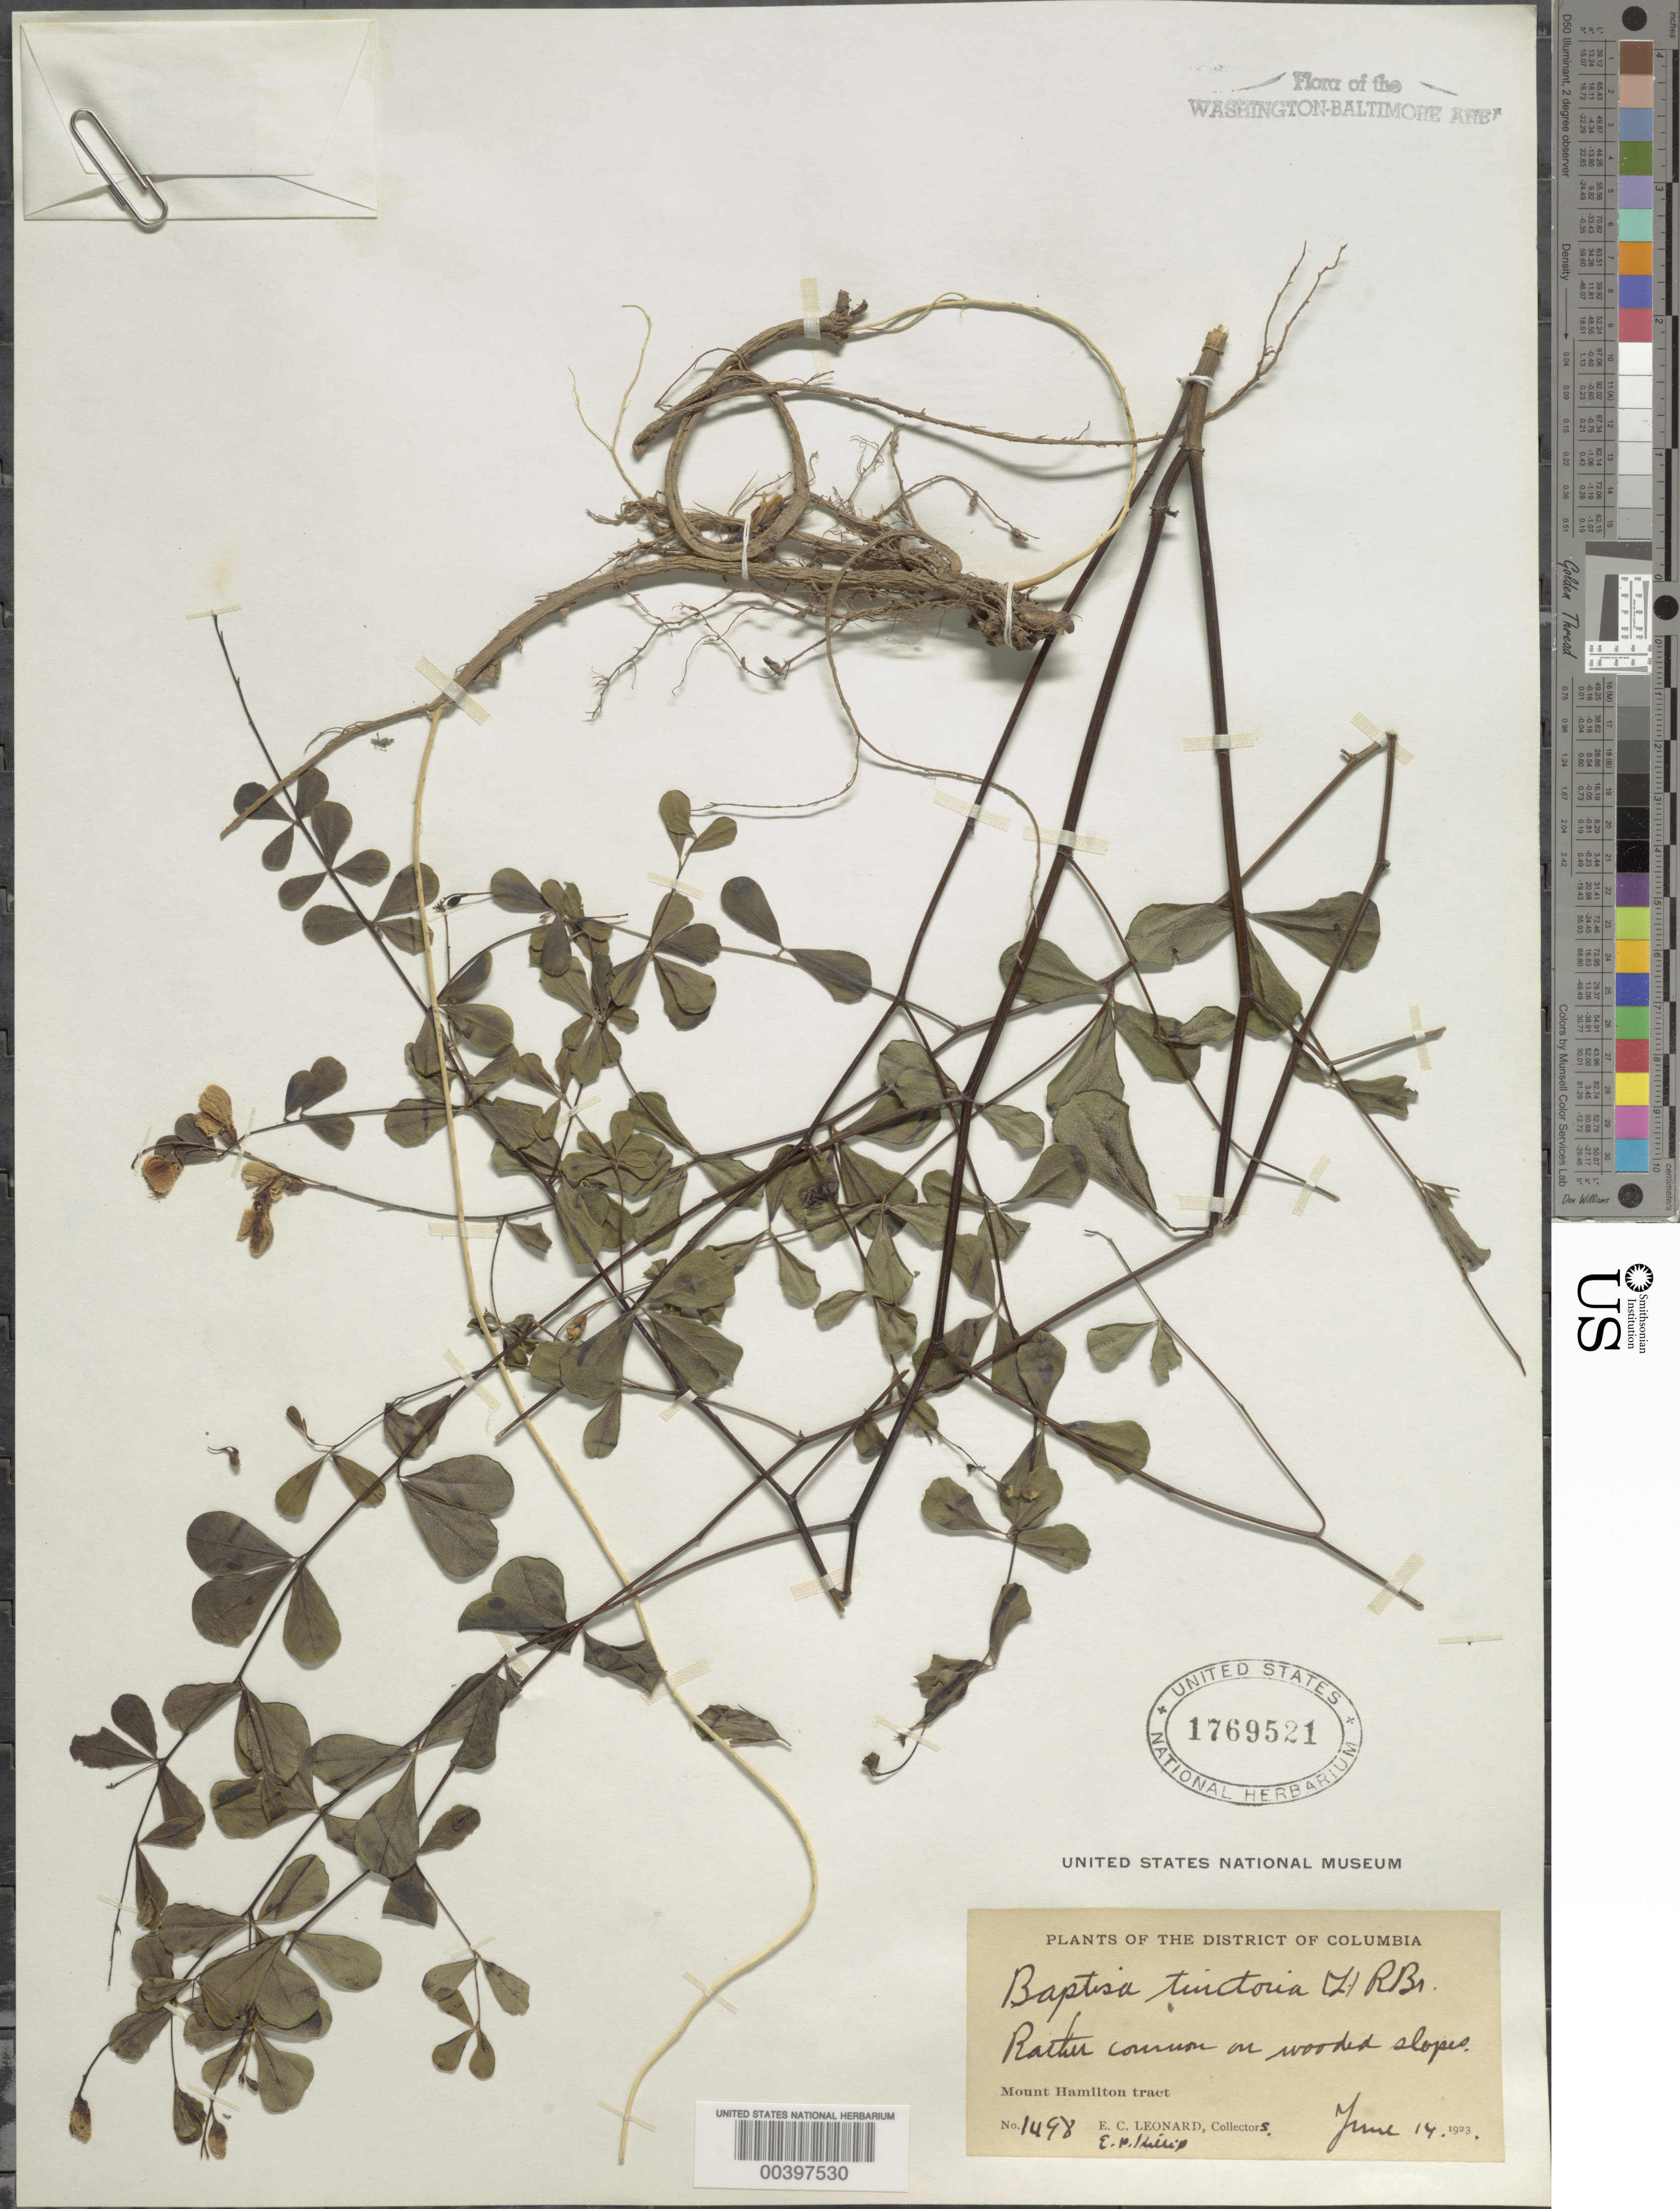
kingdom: Plantae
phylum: Tracheophyta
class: Magnoliopsida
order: Fabales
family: Fabaceae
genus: Baptisia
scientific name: Baptisia tinctoria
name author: (L.) R. Br.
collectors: E. C. Leonard & E. P. Killip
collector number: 1498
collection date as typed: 14 Jun 1923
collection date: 1923-06-14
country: United States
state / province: District of Columbia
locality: Mount Hamilton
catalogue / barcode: US 1769521